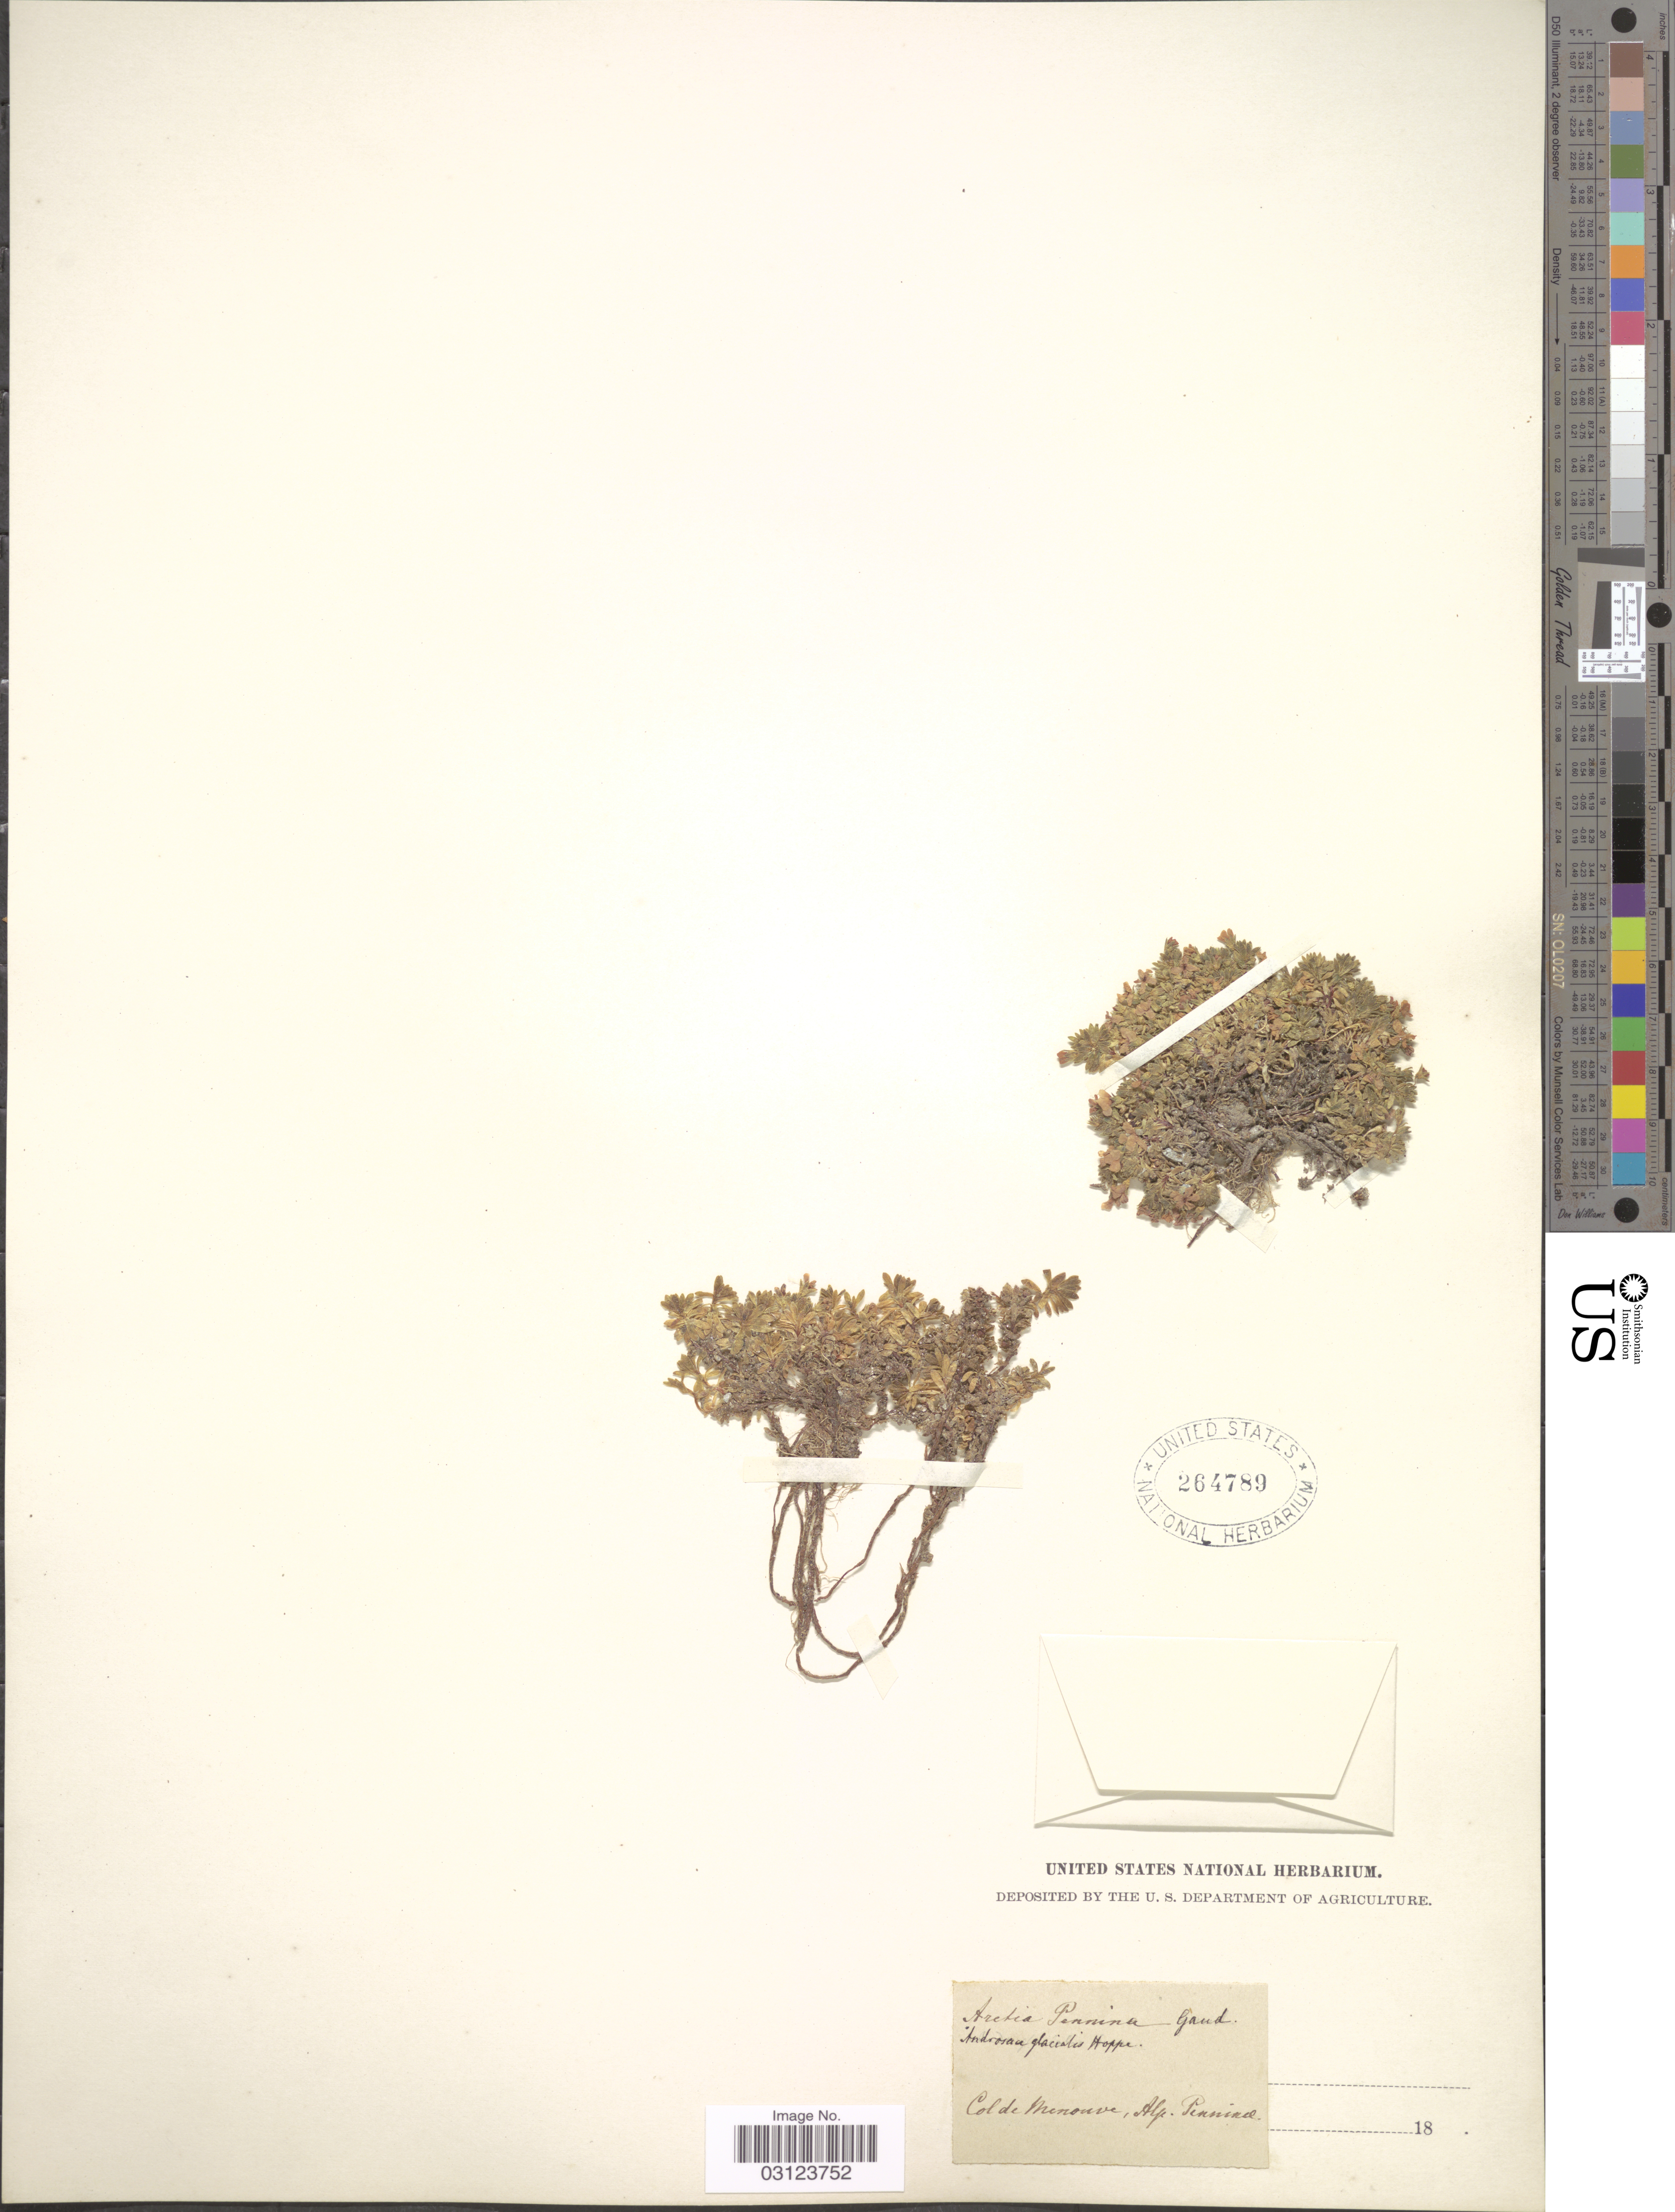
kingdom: Plantae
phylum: Tracheophyta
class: Magnoliopsida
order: Ericales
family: Primulaceae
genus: Androsace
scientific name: Androsace glacialis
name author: (Hegetschw.) Hoppe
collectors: ex herb. United States National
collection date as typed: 18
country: Italy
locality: Col de Menouve, Alp. Penninae.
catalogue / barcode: US 264789